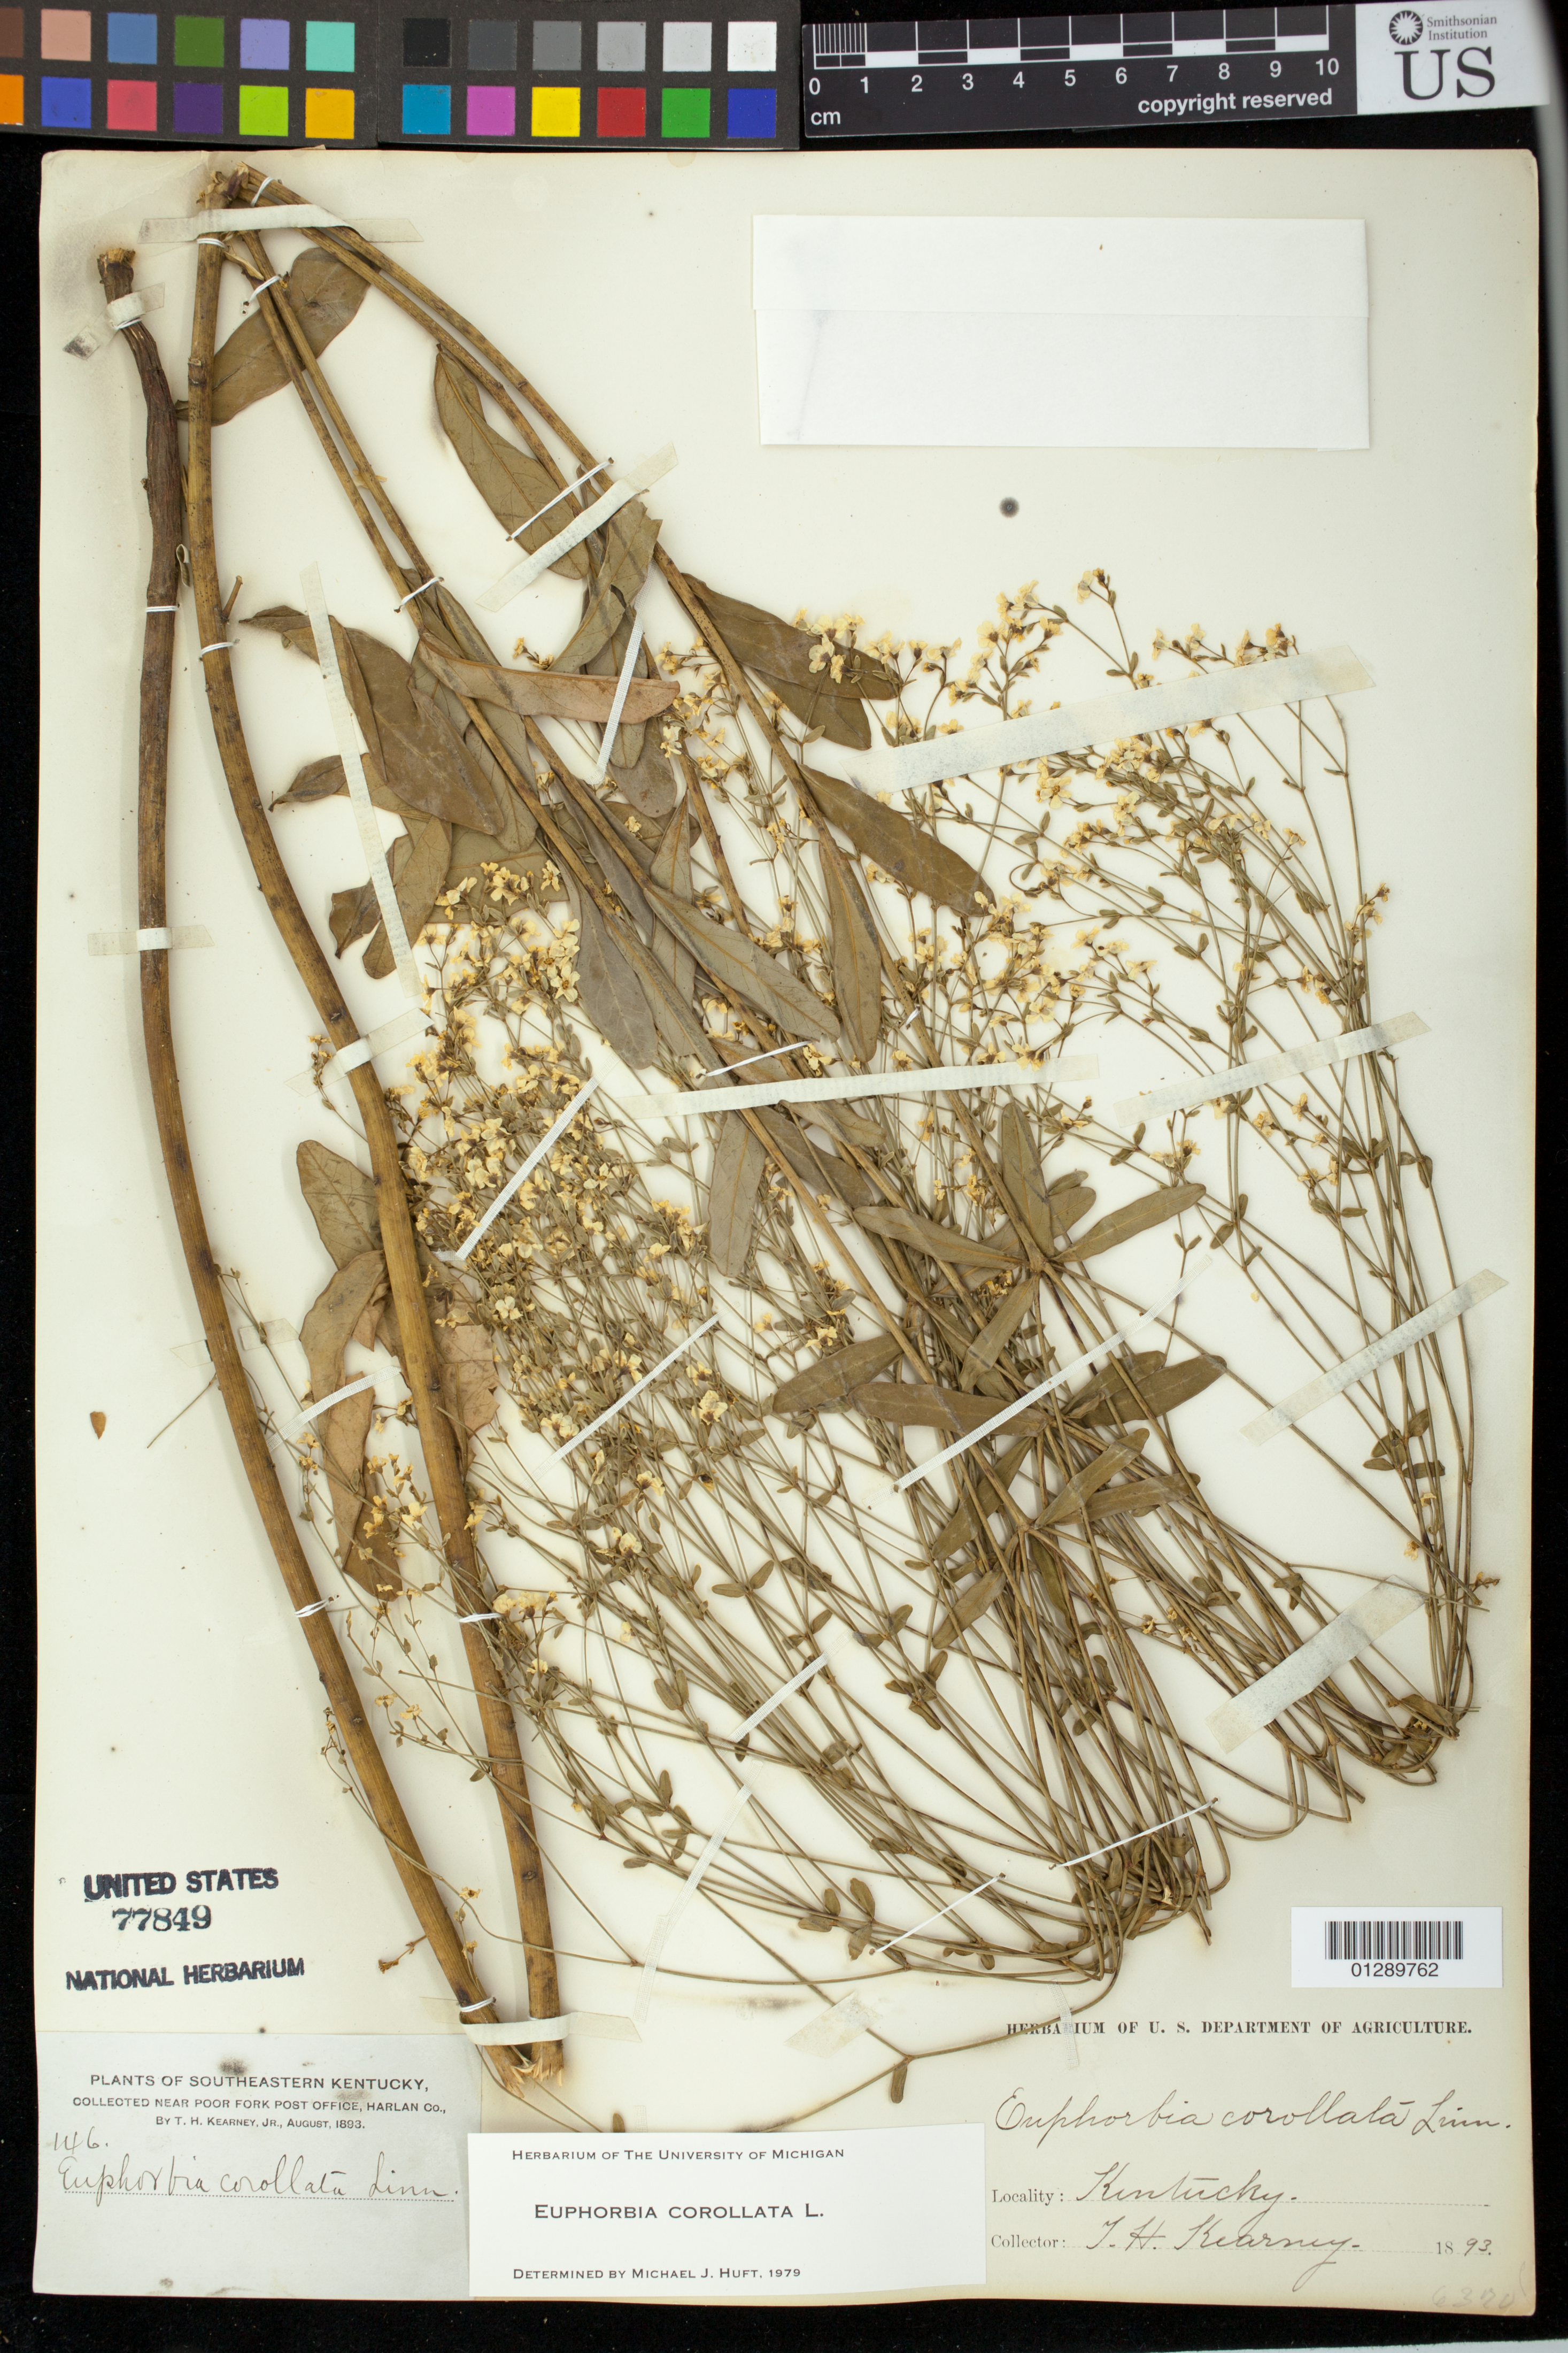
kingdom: Plantae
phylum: Tracheophyta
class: Magnoliopsida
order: Malpighiales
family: Euphorbiaceae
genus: Euphorbia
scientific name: Euphorbia corollata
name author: L.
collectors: T. H. Kearney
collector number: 146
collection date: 1893-08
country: United States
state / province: Kentucky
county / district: Harlan County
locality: near Poor Fork Post Office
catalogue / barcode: US 77849